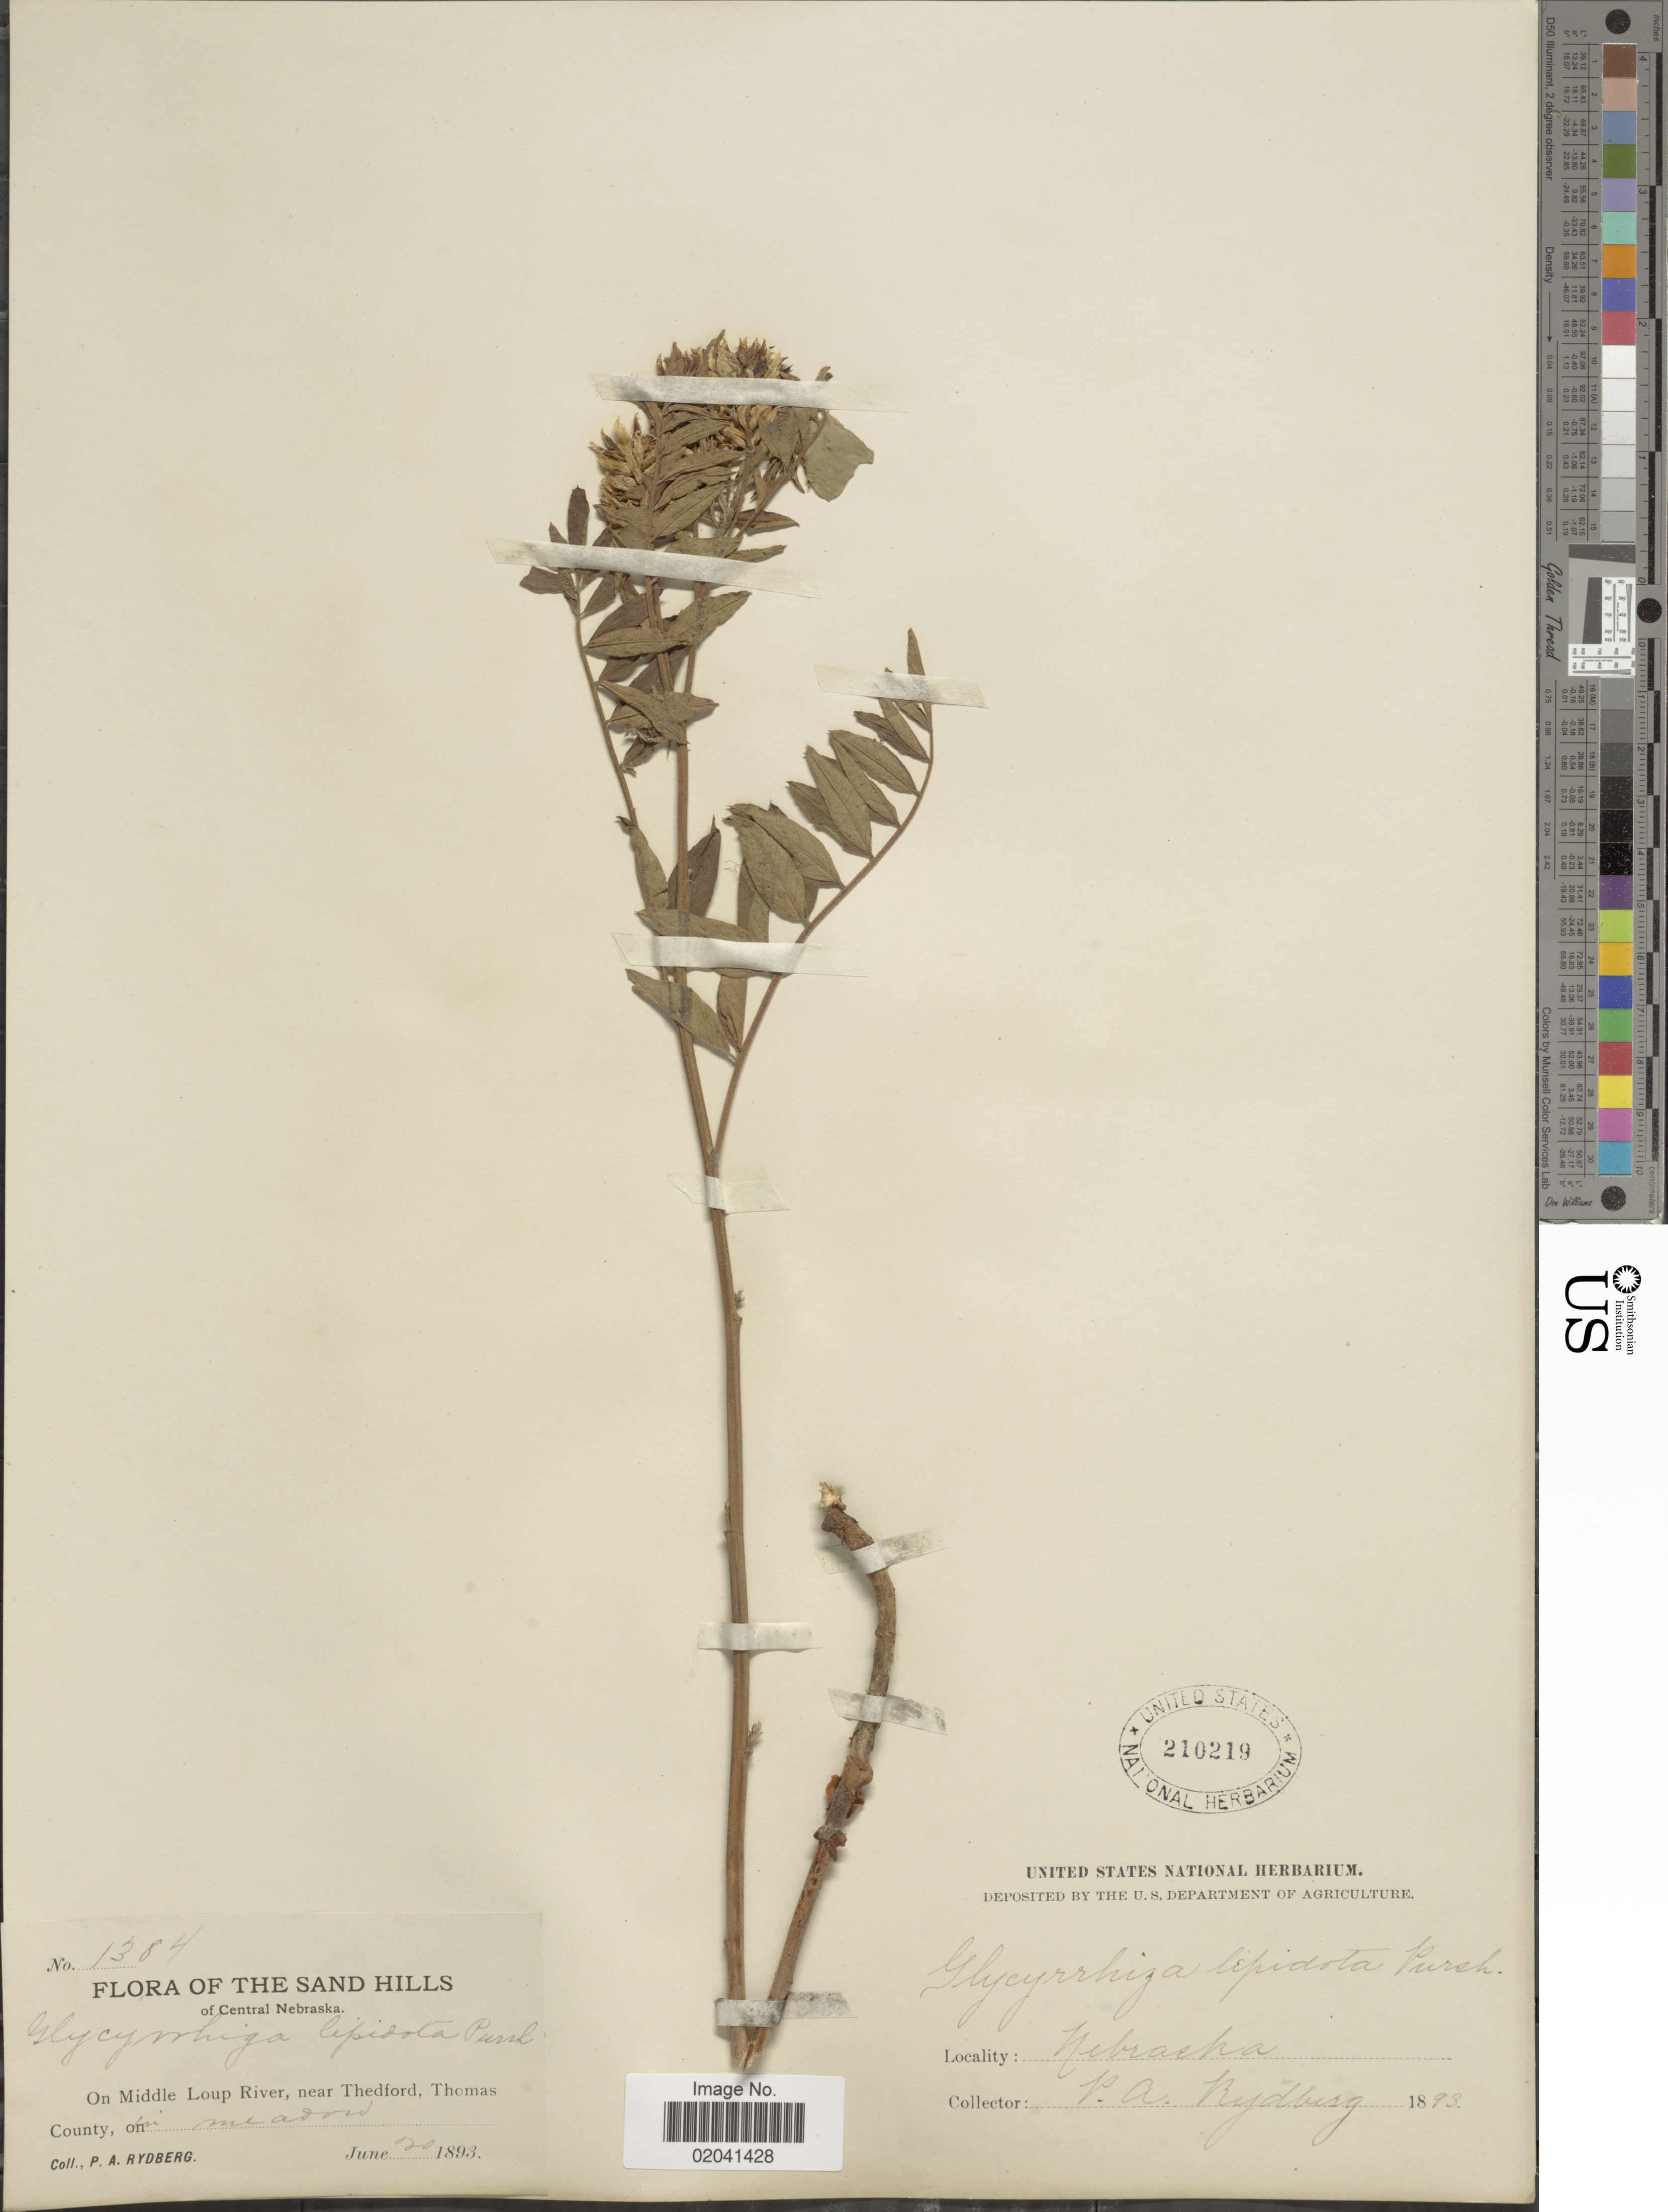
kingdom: Plantae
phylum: Tracheophyta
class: Magnoliopsida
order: Fabales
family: Fabaceae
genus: Glycyrrhiza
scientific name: Glycyrrhiza lepidota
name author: Pursh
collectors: P. A. Rydberg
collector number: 1384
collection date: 1893-07-20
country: United States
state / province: Nebraska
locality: Sand Hills. Central Nebraska. On Middle Loup River, near Thedford Thomas County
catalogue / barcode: US 210219